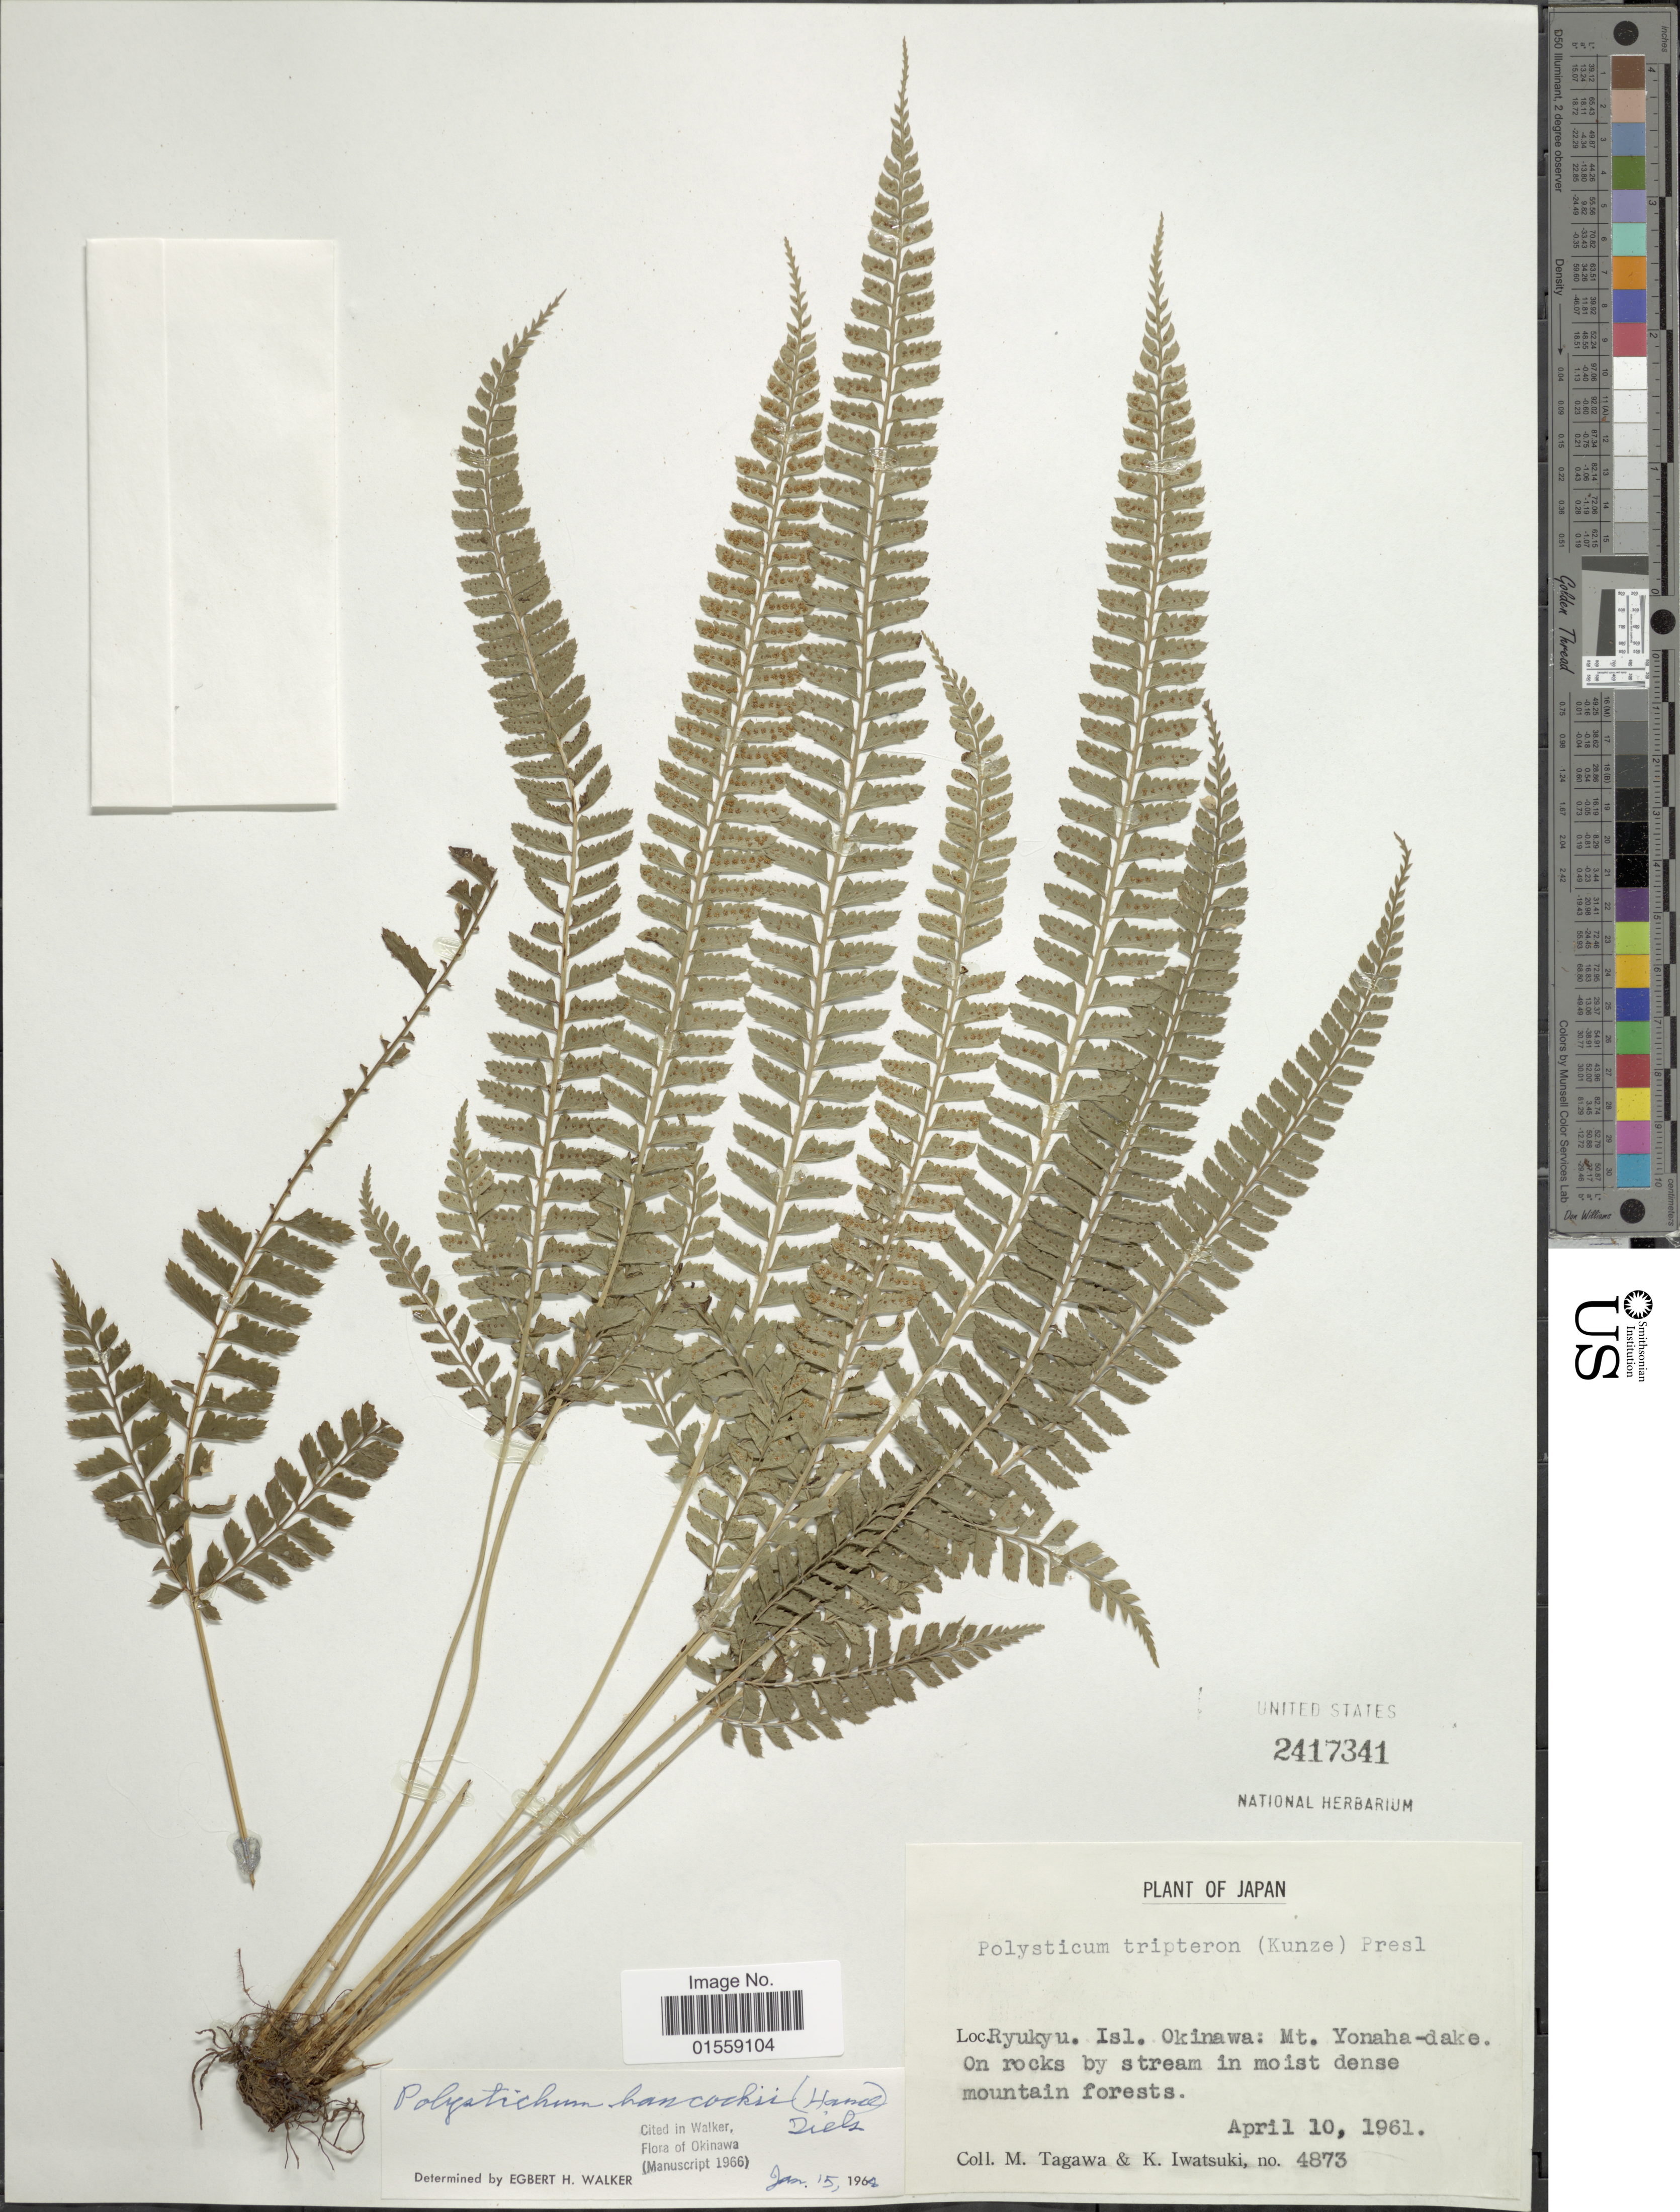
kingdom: Plantae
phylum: Tracheophyta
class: Polypodiopsida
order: Polypodiales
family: Dryopteridaceae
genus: Polystichum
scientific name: Polystichum hancockii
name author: (Hance) Diels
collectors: M. Tagawa & K. Iwatsuki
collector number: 4873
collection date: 1961-04-10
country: Japan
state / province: Okinawa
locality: Ryukyu, Mt. Yonaha-dake, on rocks by stream.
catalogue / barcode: US 2417341